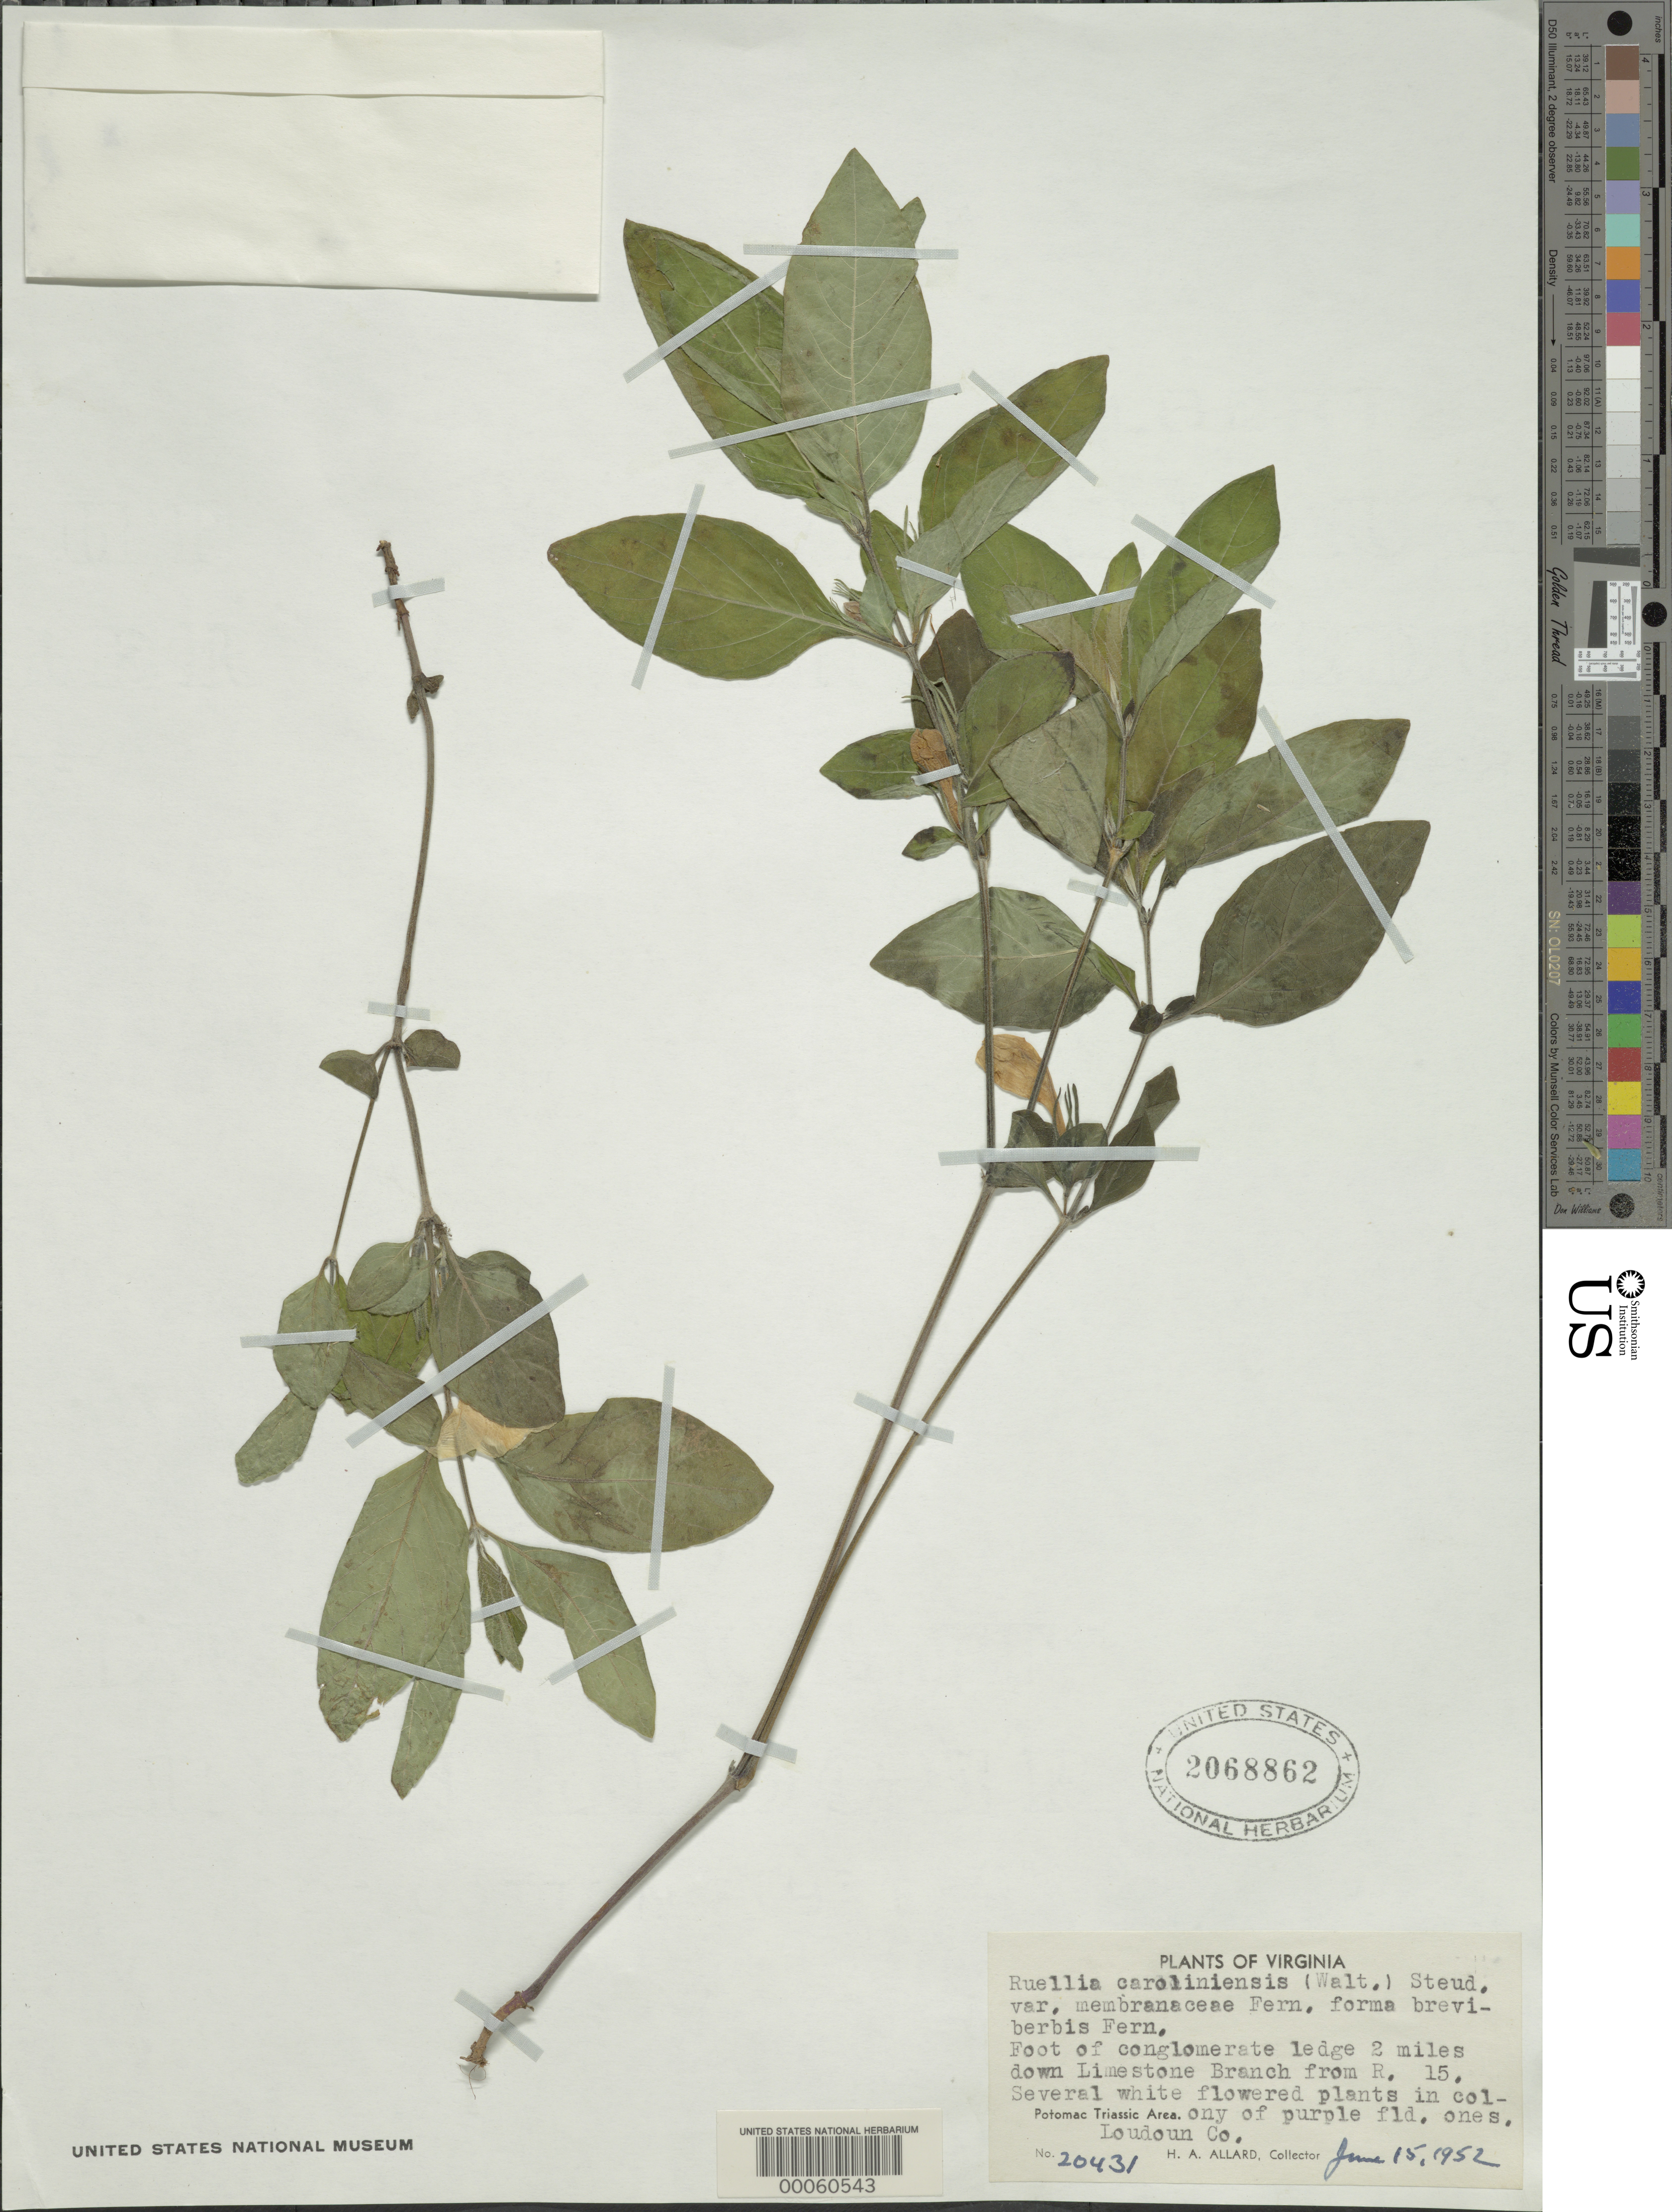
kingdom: Plantae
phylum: Tracheophyta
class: Magnoliopsida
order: Lamiales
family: Acanthaceae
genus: Ruellia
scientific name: Ruellia caroliniensis var. membranacea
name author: Fernald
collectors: H. A. Allard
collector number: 20431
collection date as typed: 15 Jun 1952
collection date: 1952-06-15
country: United States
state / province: Virginia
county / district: Loudoun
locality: downstream from Route 15 on Limestone Branch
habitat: Foot of conglomerate ledge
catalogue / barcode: US 2068862